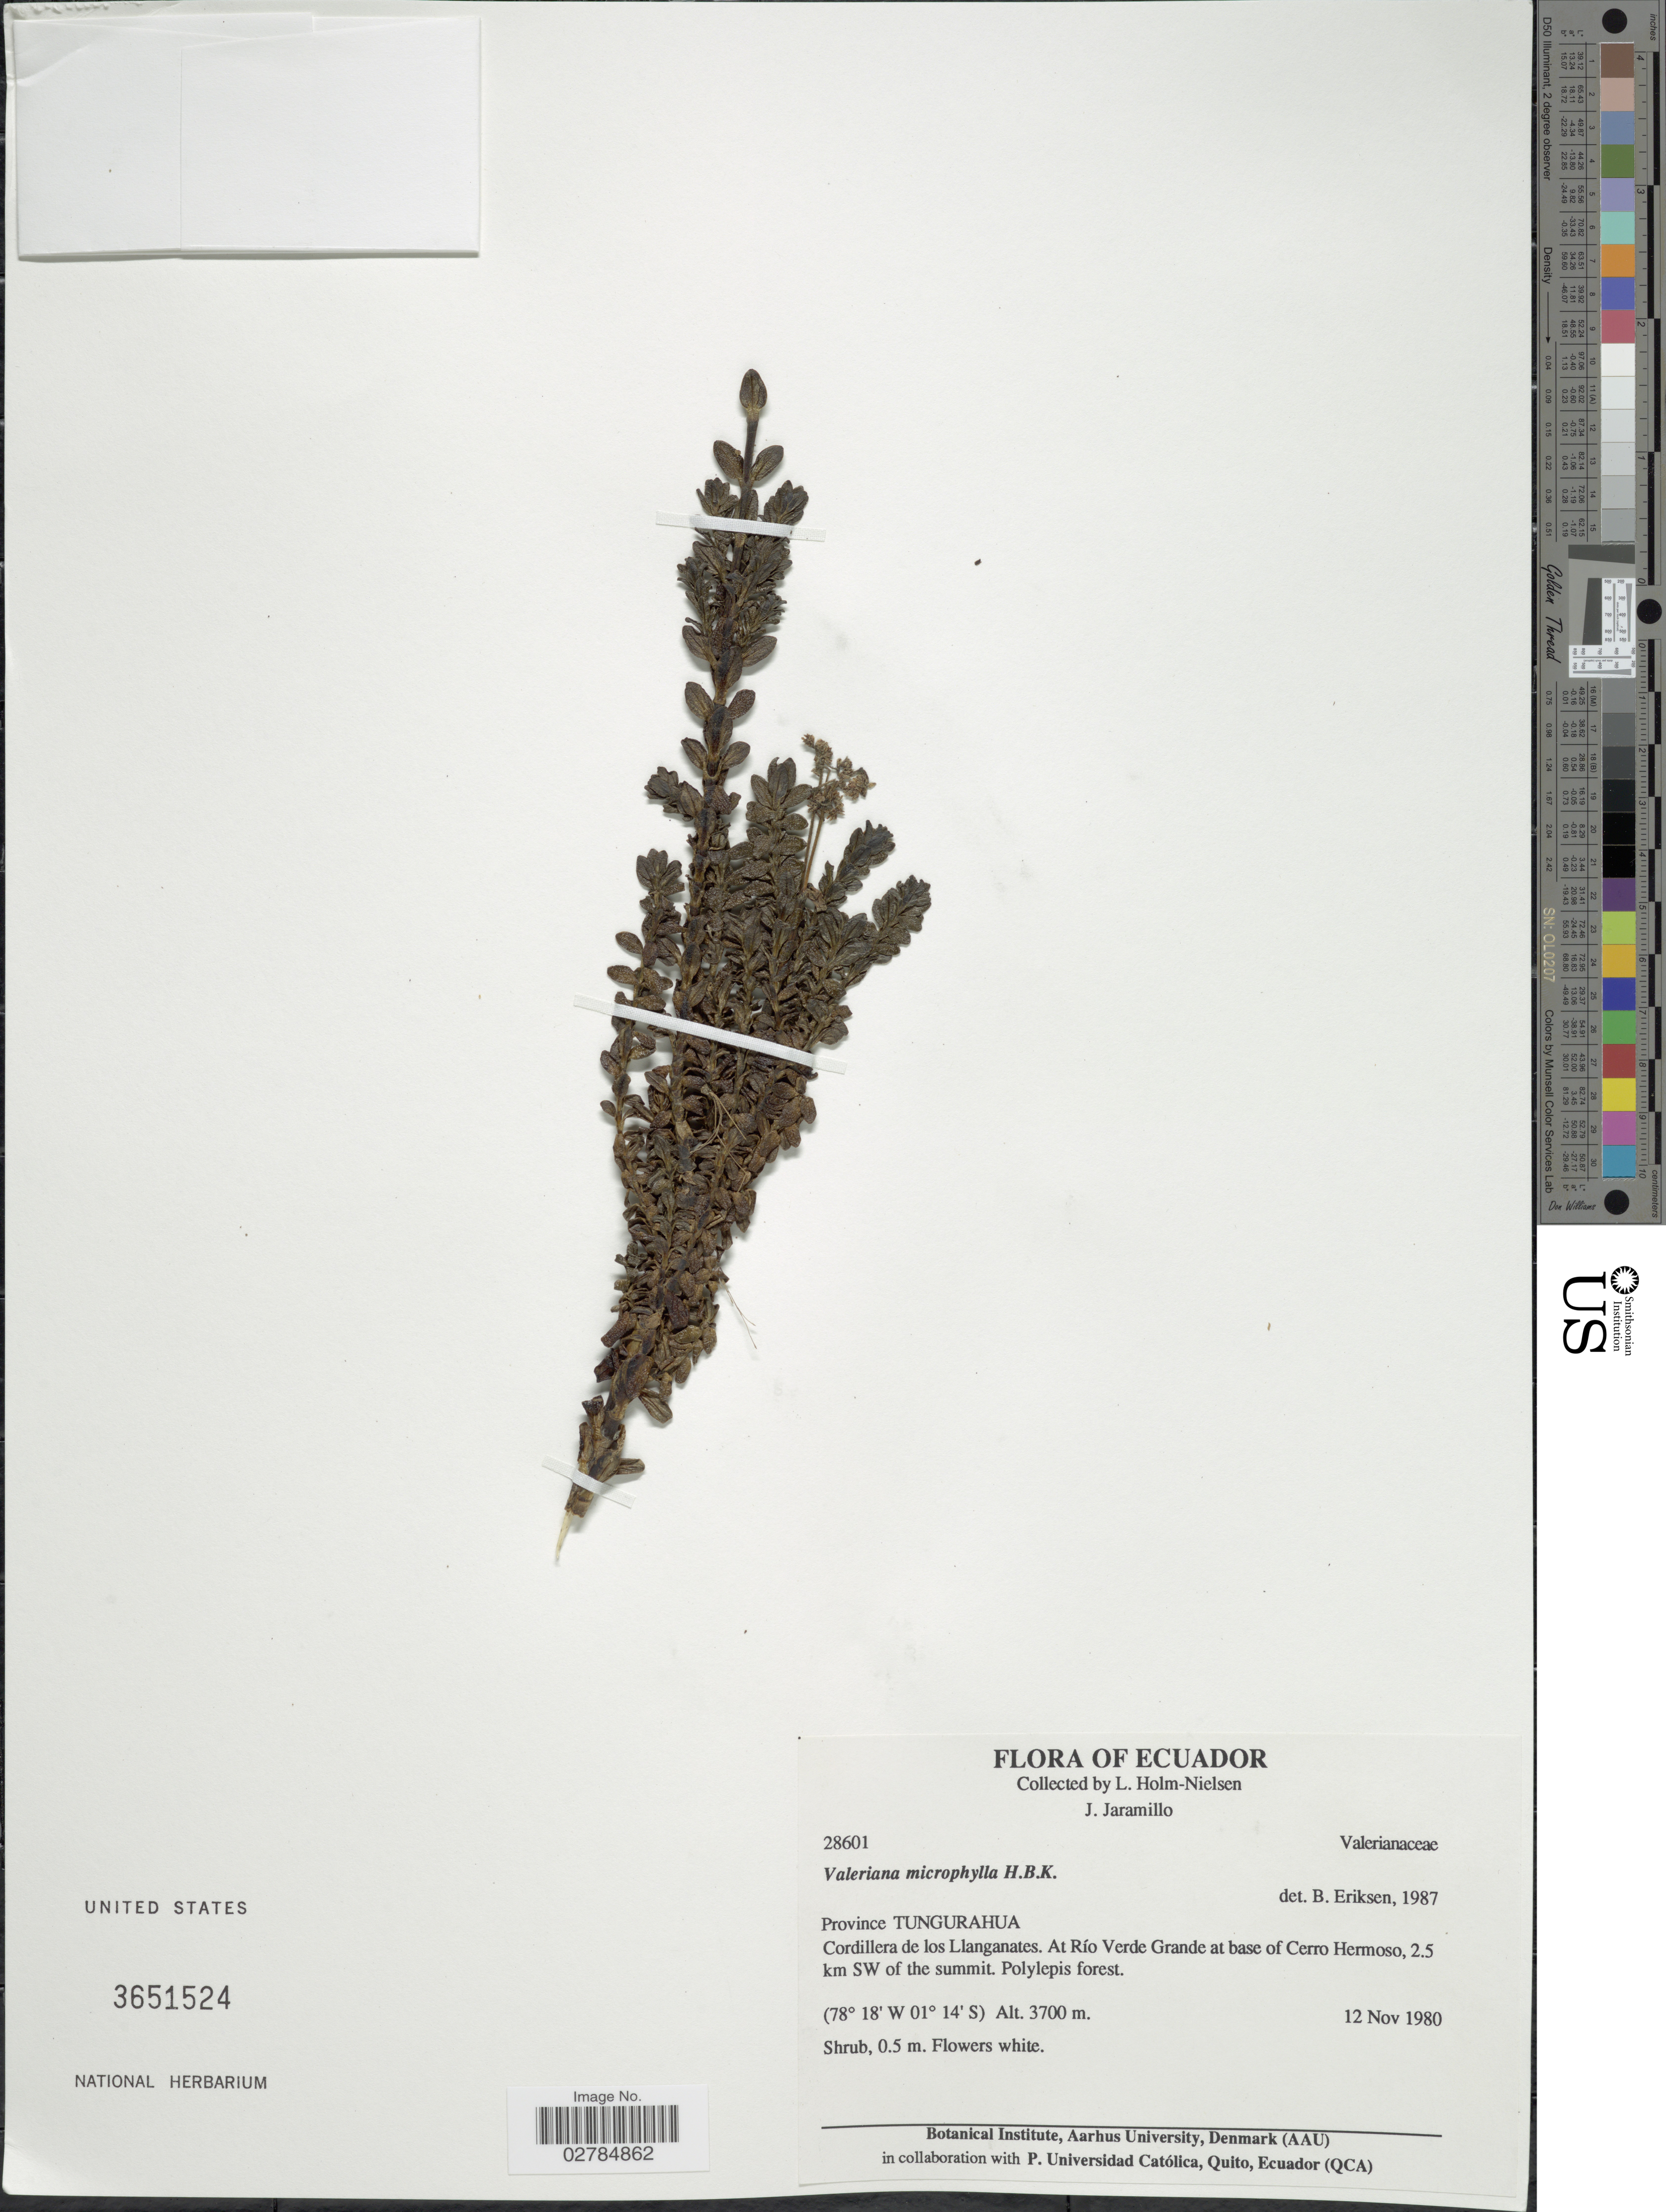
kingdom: Plantae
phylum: Tracheophyta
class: Magnoliopsida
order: Dipsacales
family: Caprifoliaceae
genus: Valeriana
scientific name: Valeriana microphylla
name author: Kunth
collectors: L. Holm-Nielsen & J. Jaramillo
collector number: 28601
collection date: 1980-11-12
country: Ecuador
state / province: Tungurahua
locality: Cordillera de los Llanganates. At Río Verde Grande at base of Cerro Hermoso, 2.5 km SW of the summit.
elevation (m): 3700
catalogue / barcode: US 3651524